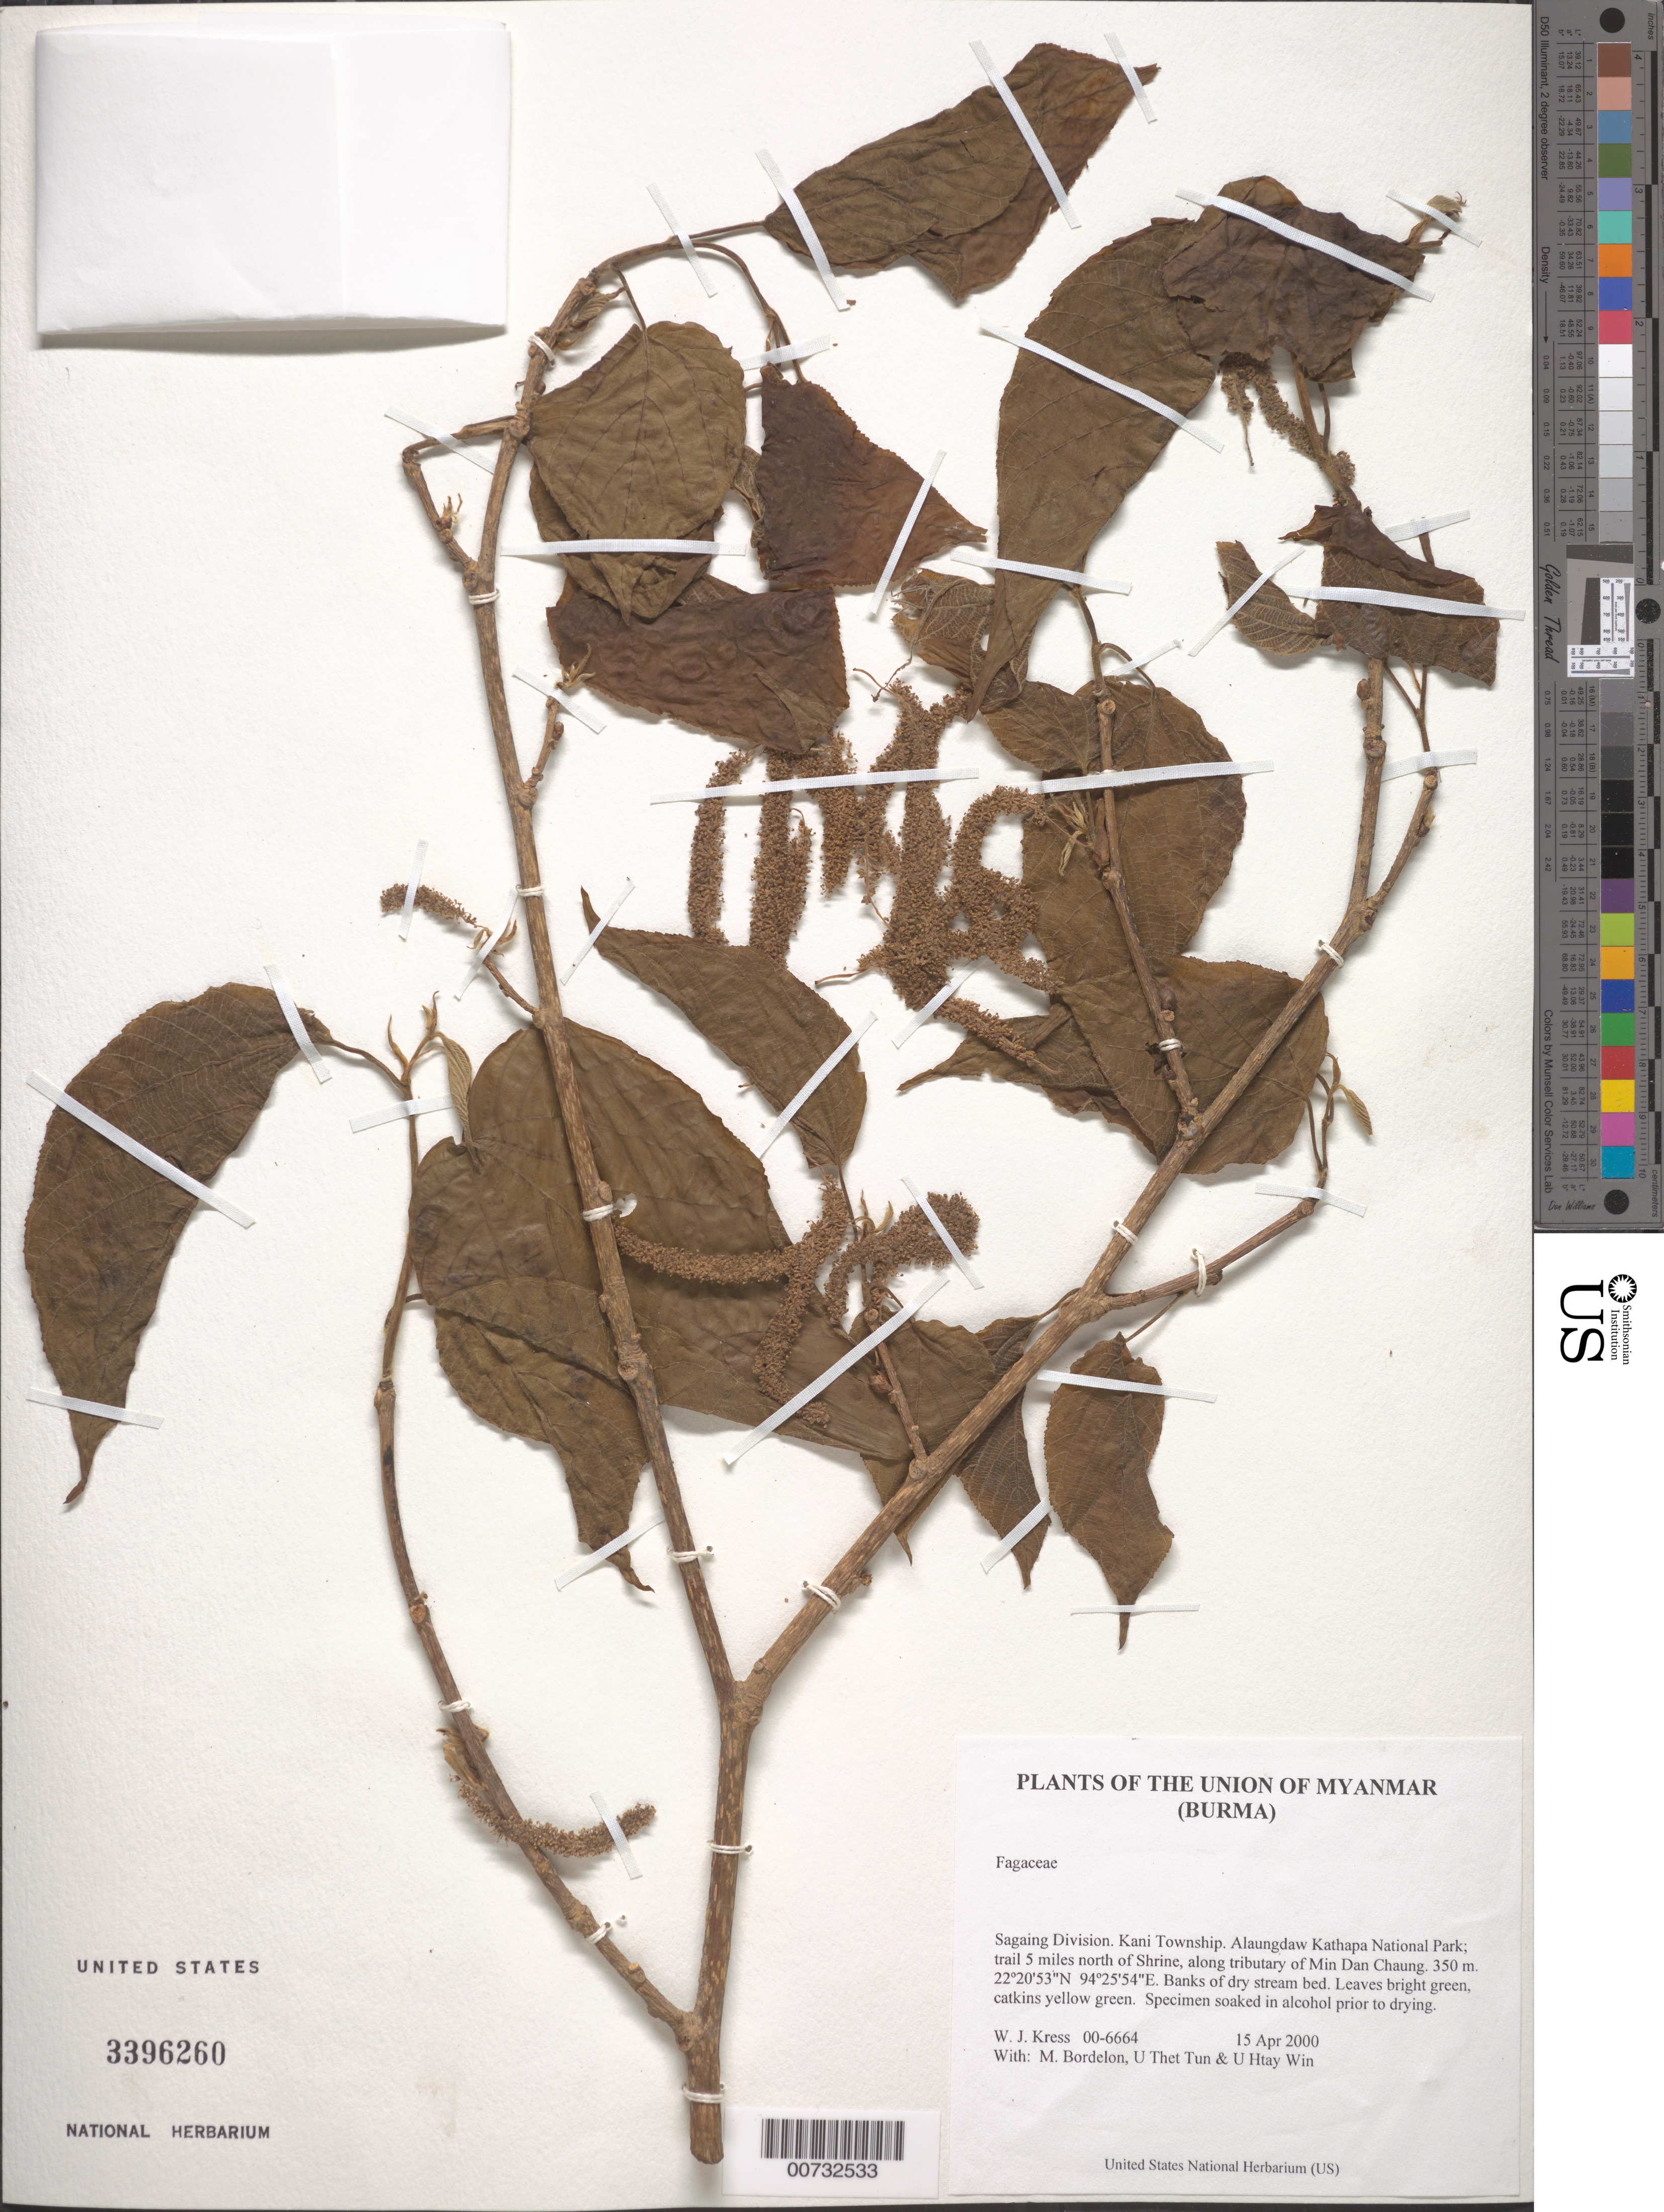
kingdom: Plantae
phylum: Tracheophyta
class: Magnoliopsida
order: Fagales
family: Fagaceae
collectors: W. J. Kress, M. Bordelon, Thet Htun & U Htay Win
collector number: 00-6664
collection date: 2000-04-15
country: Myanmar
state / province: Sagaing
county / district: Kani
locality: Alaungdaw Kathapa National Park; trail 5 miles north of Shrine, along tributary of Min Dan Chaung.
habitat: Banks of dry stream bed.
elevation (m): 350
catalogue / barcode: US 3396260